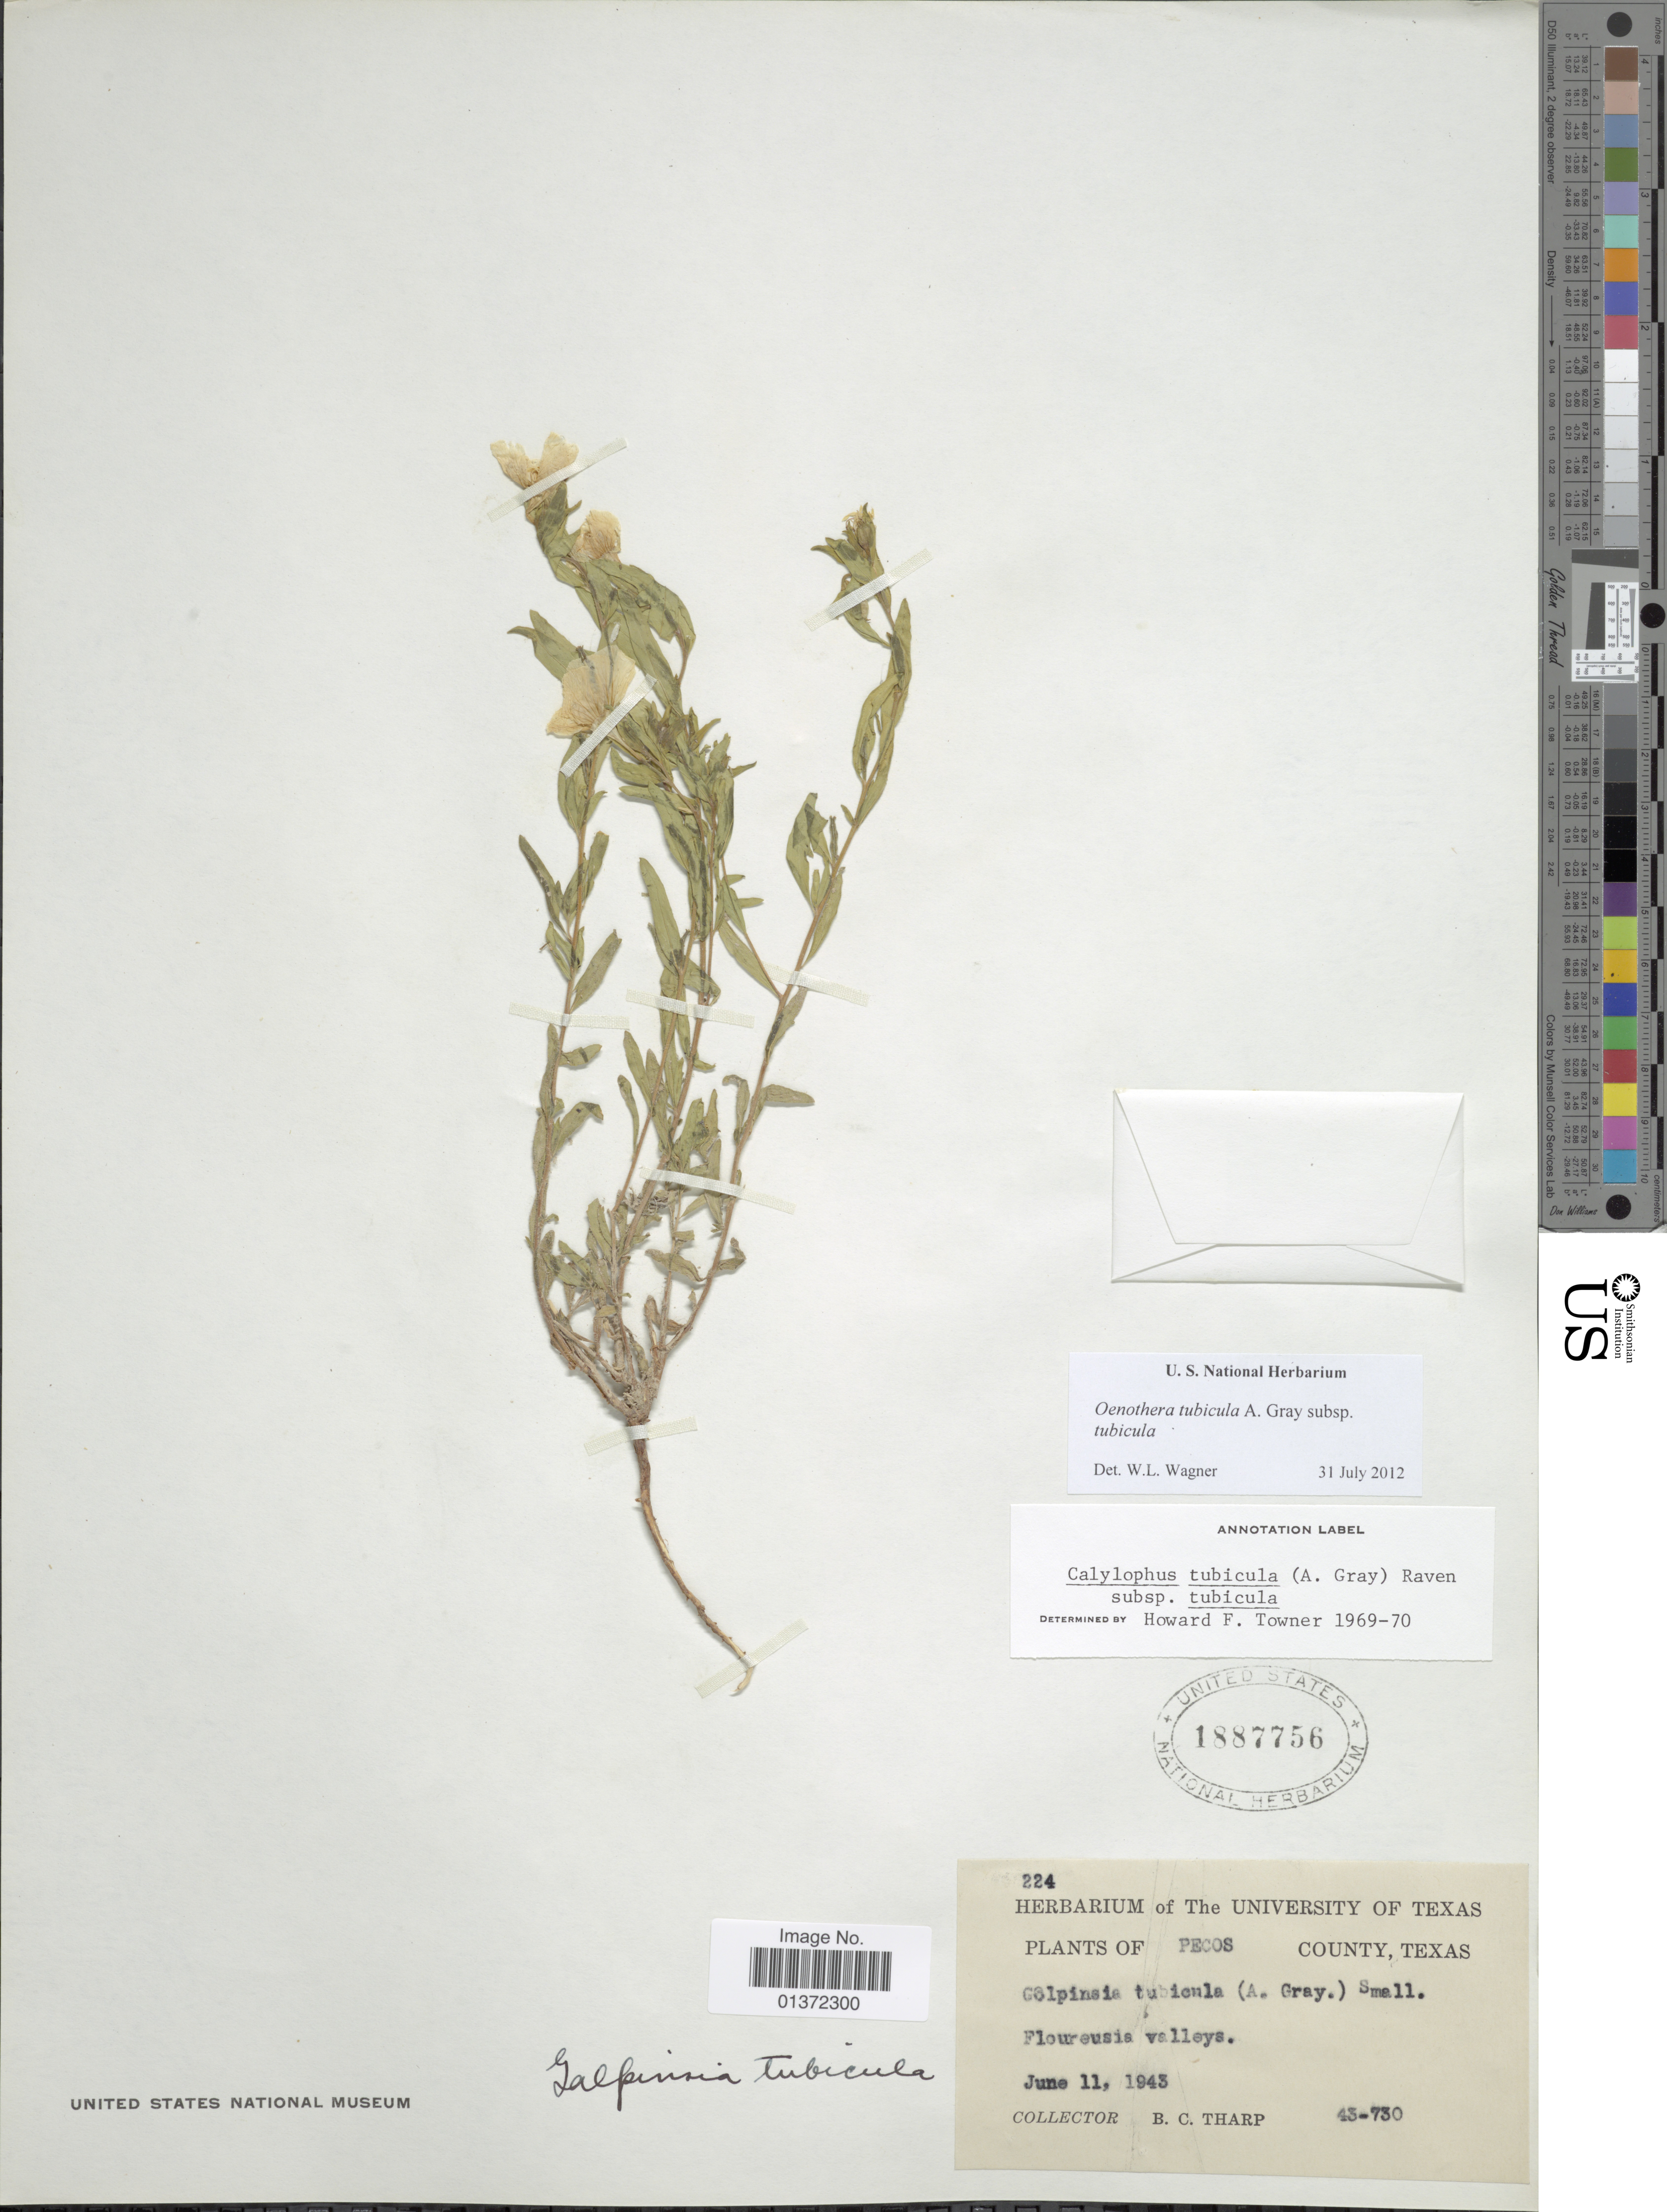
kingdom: Plantae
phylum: Tracheophyta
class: Magnoliopsida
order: Myrtales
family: Onagraceae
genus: Oenothera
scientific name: Oenothera tubicula subsp. tubicula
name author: A. Gray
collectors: B. C. Tharp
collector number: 43-730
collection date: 1943-06-11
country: United States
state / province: Texas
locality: Pecos County, Floureusia valleys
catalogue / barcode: US 1887756